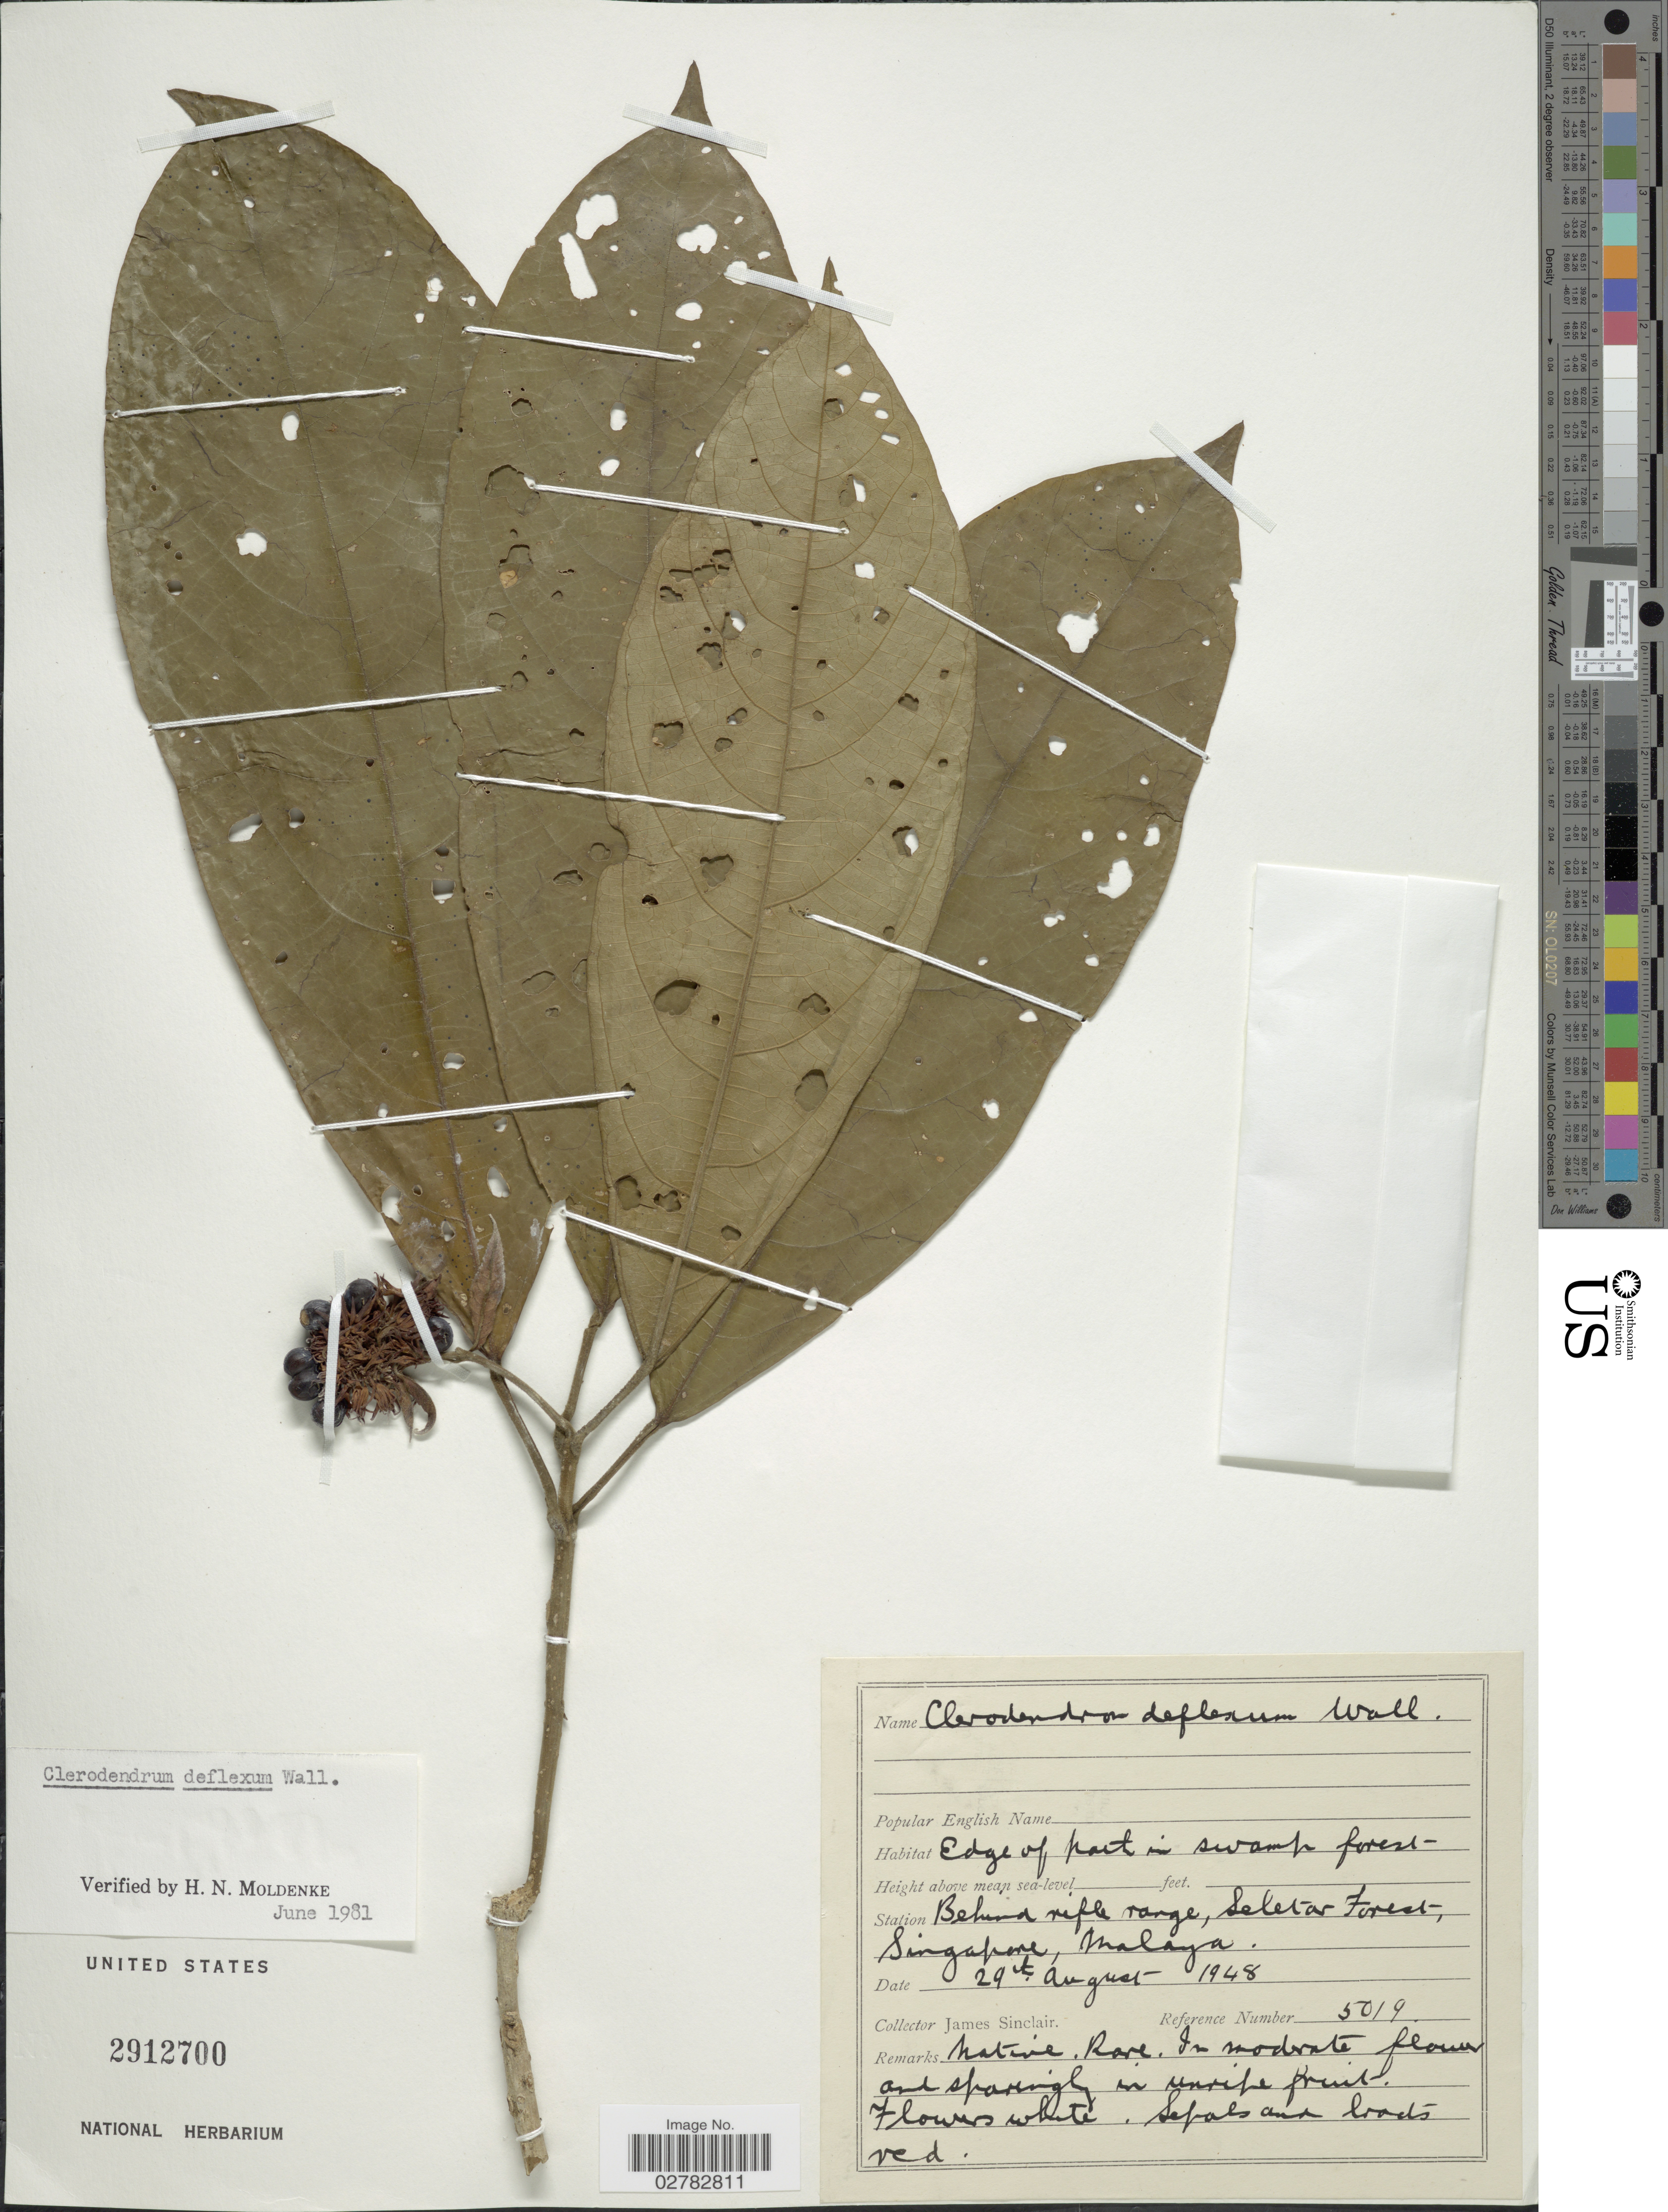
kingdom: Plantae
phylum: Tracheophyta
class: Magnoliopsida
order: Lamiales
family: Lamiaceae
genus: Clerodendrum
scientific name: Clerodendrum deflexum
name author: Wall.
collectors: J. Sinclair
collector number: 5019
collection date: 1948-08-29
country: Singapore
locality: Station Behind rifle range, Seletar Forest, Malaya.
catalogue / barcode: US 2912700